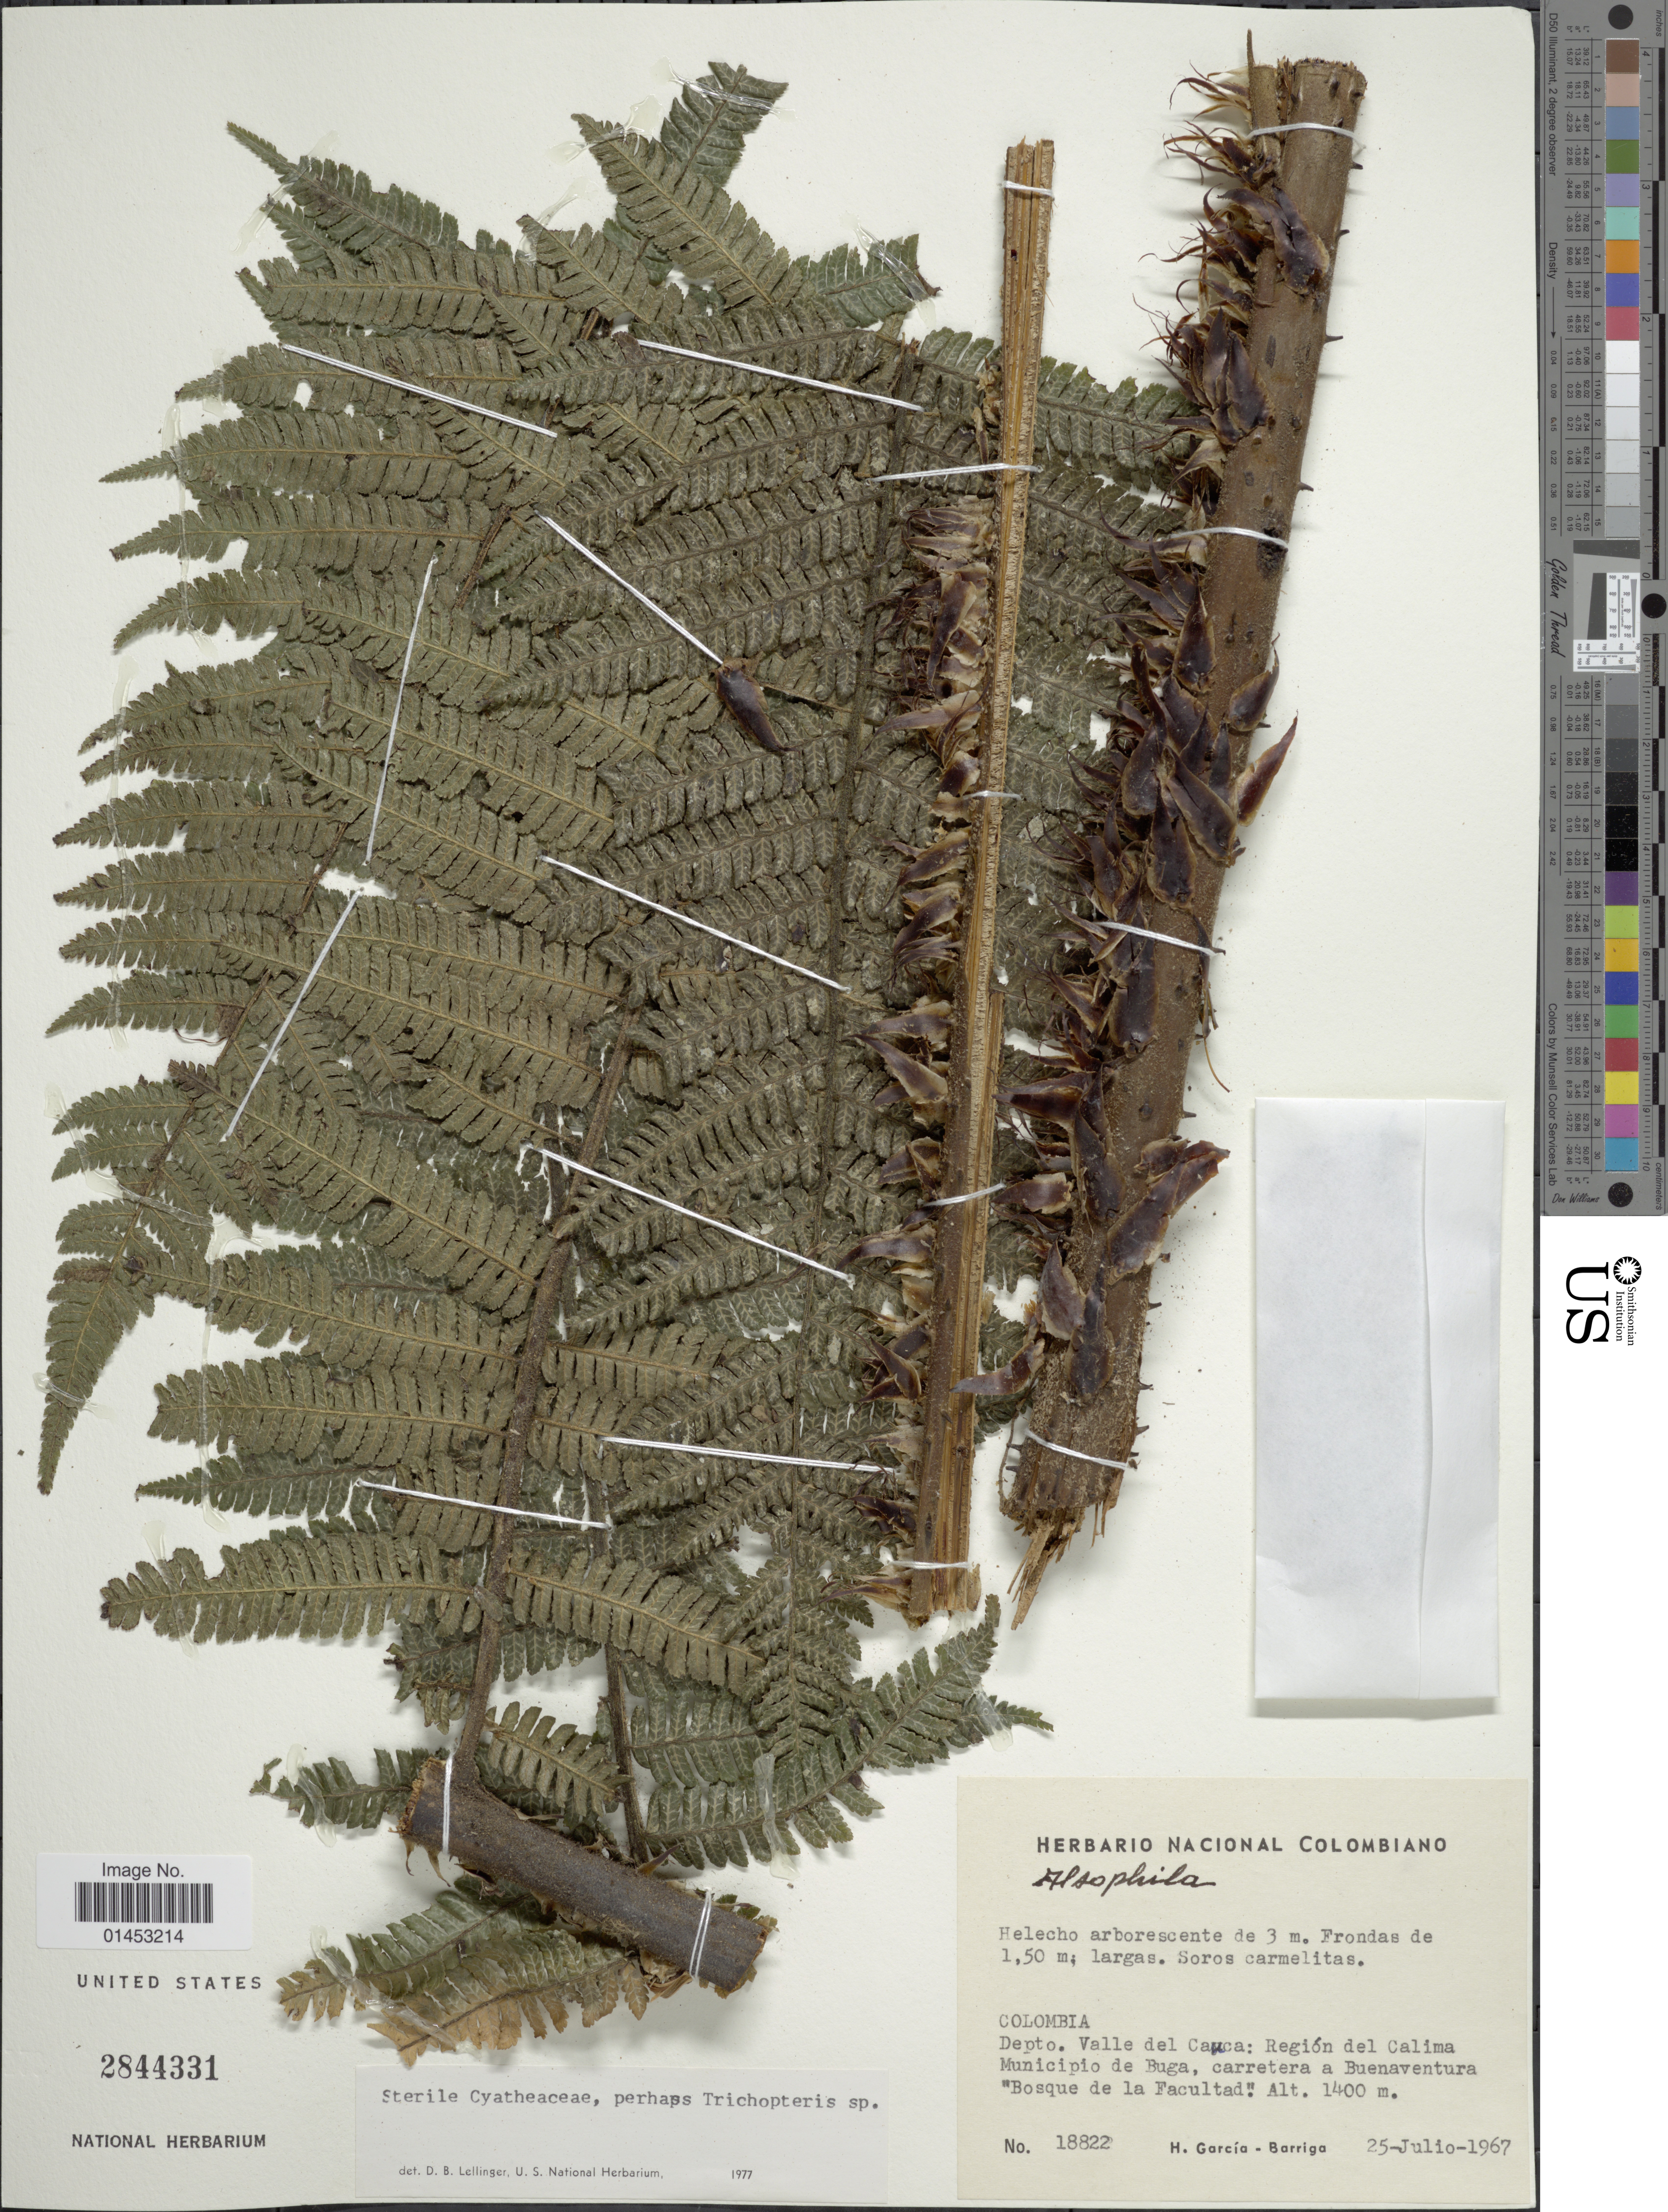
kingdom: Plantae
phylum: Tracheophyta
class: Polypodiopsida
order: Cyatheales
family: Cyatheaceae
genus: Cyathea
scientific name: Cyathea sp.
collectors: H. García Barriga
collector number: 18822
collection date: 1967-07-25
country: Colombia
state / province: Valle del Cauca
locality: Depto. Valle del Cauca: Region del Calima Municipio de Buga, carretera a Buenaventura "Bosque de la Facultad"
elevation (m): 1400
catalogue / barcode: US 2844331